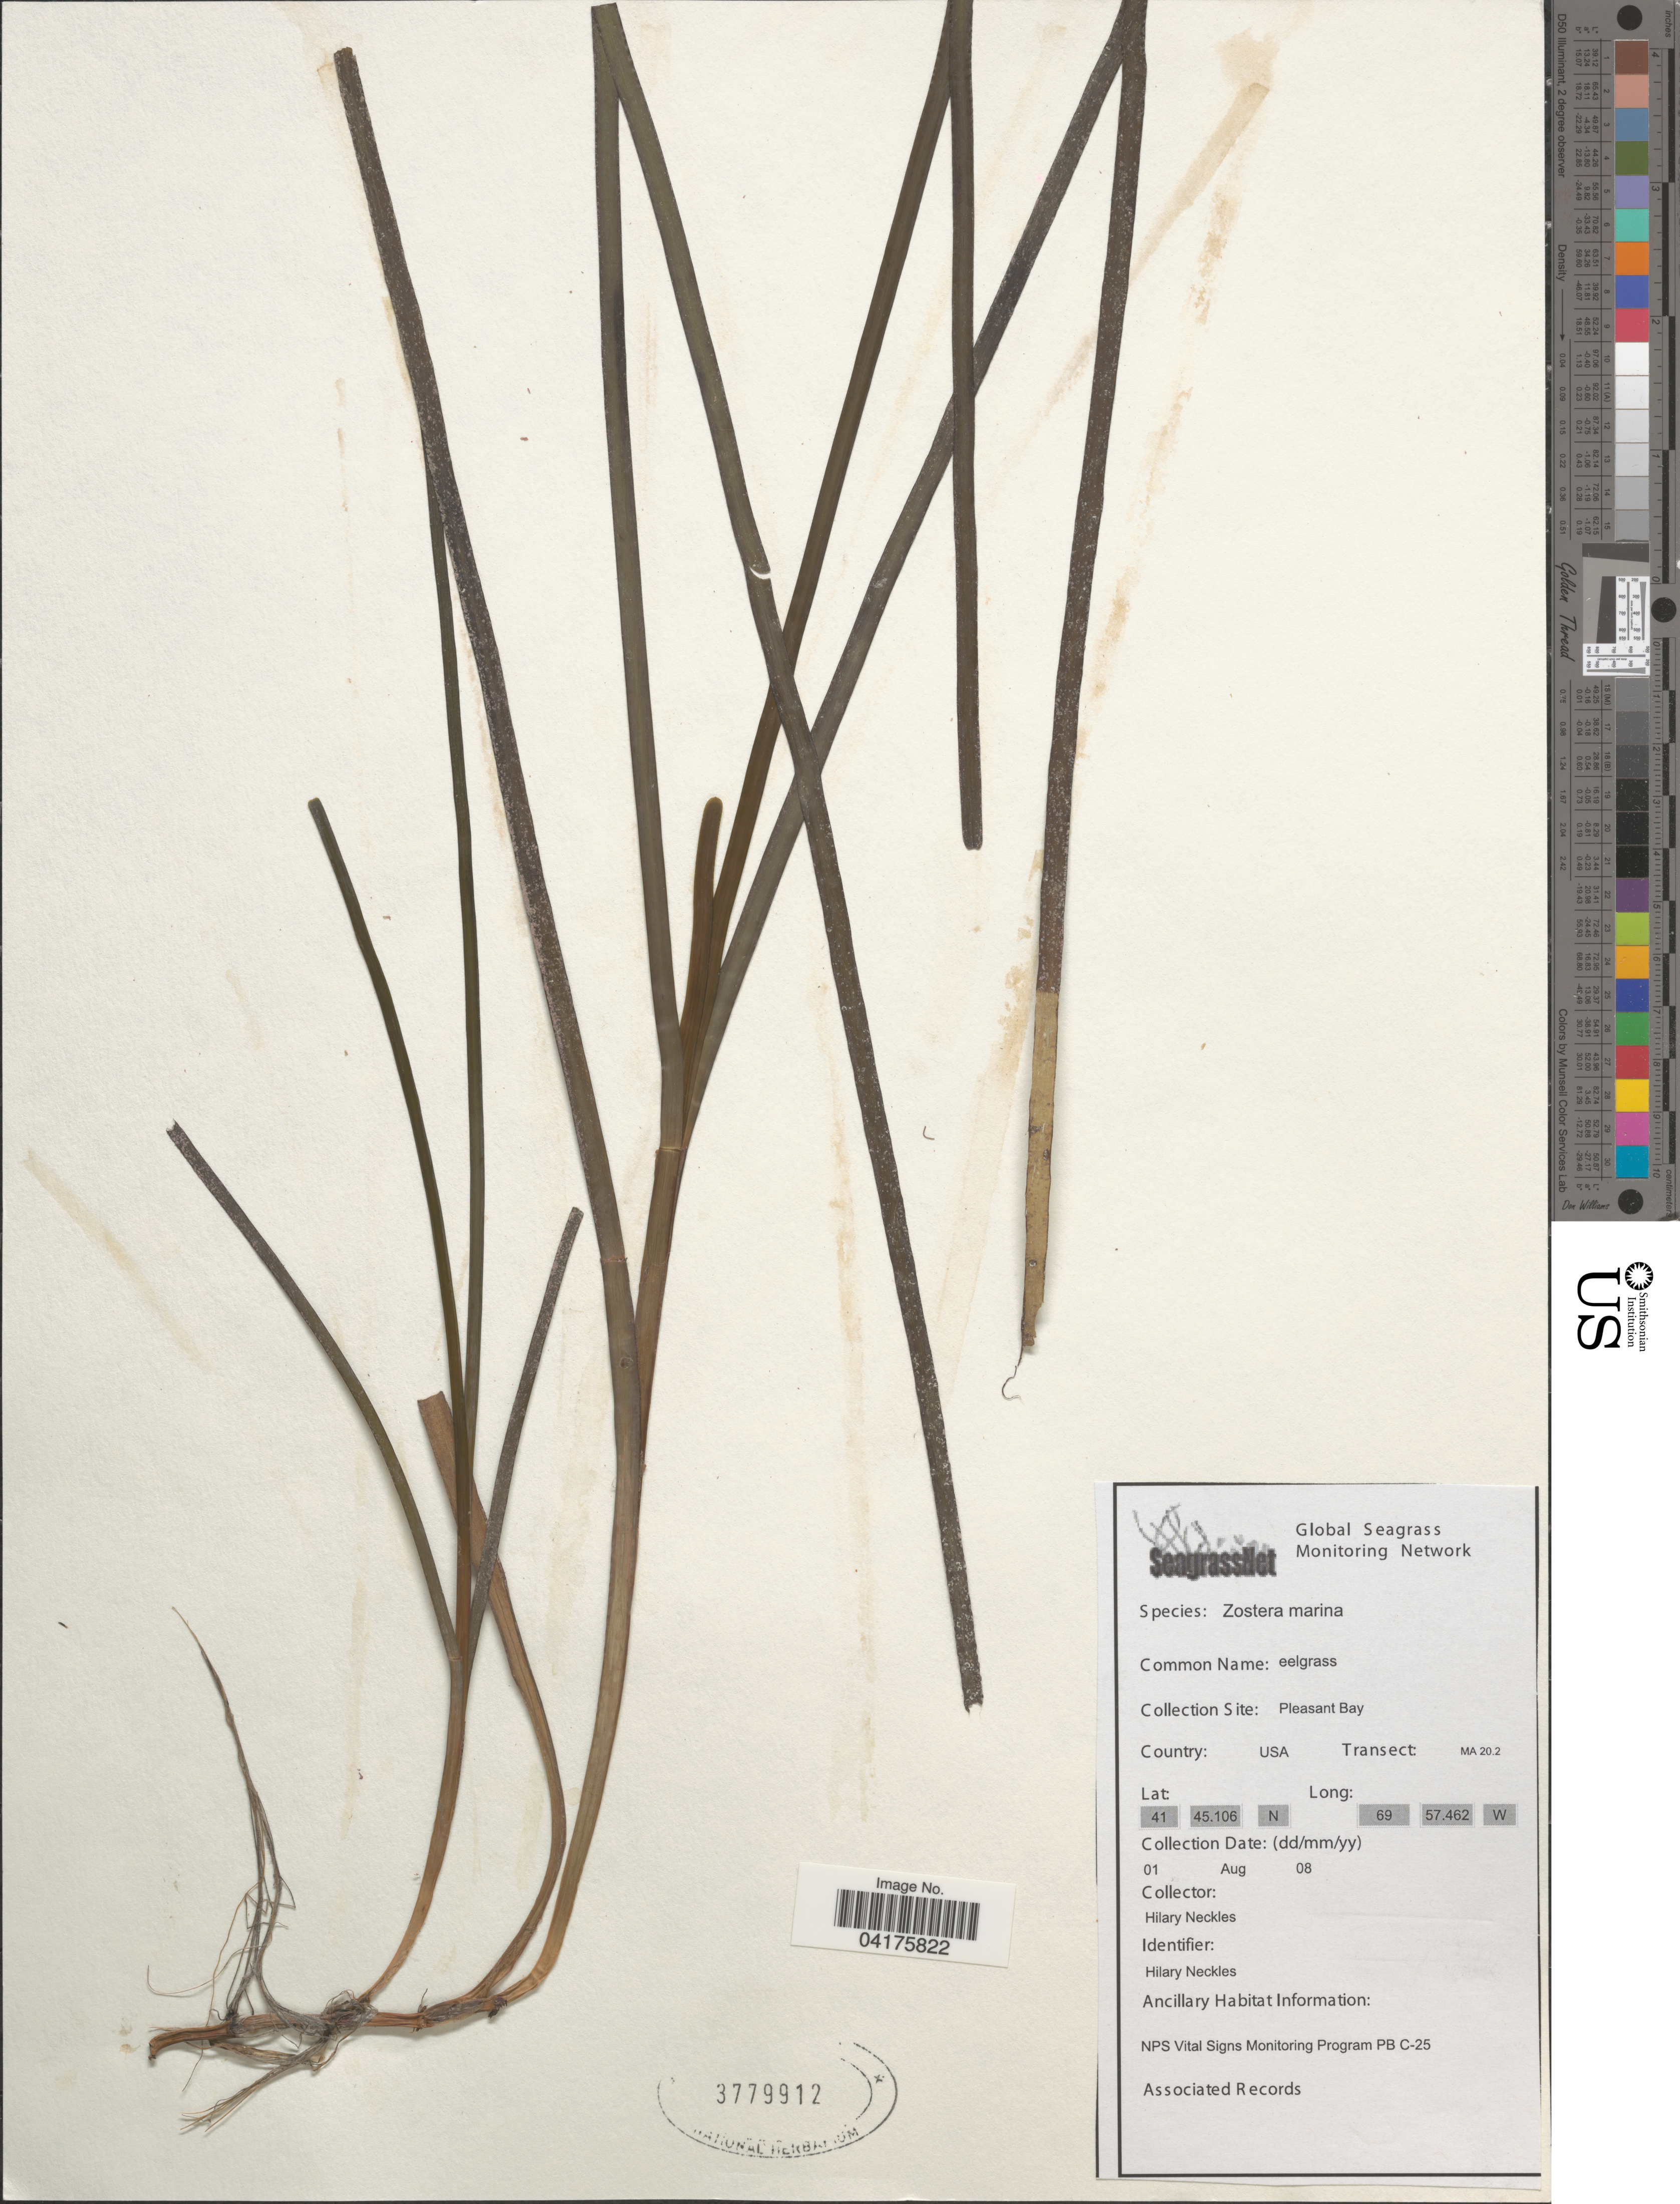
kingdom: Plantae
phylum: Tracheophyta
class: Liliopsida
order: Alismatales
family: Zosteraceae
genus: Zostera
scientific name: Zostera marina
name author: L.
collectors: H. Neckles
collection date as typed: Transcribed d/m/y: 1/8/8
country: United States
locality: Pleasant Bay.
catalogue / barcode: US 3779912